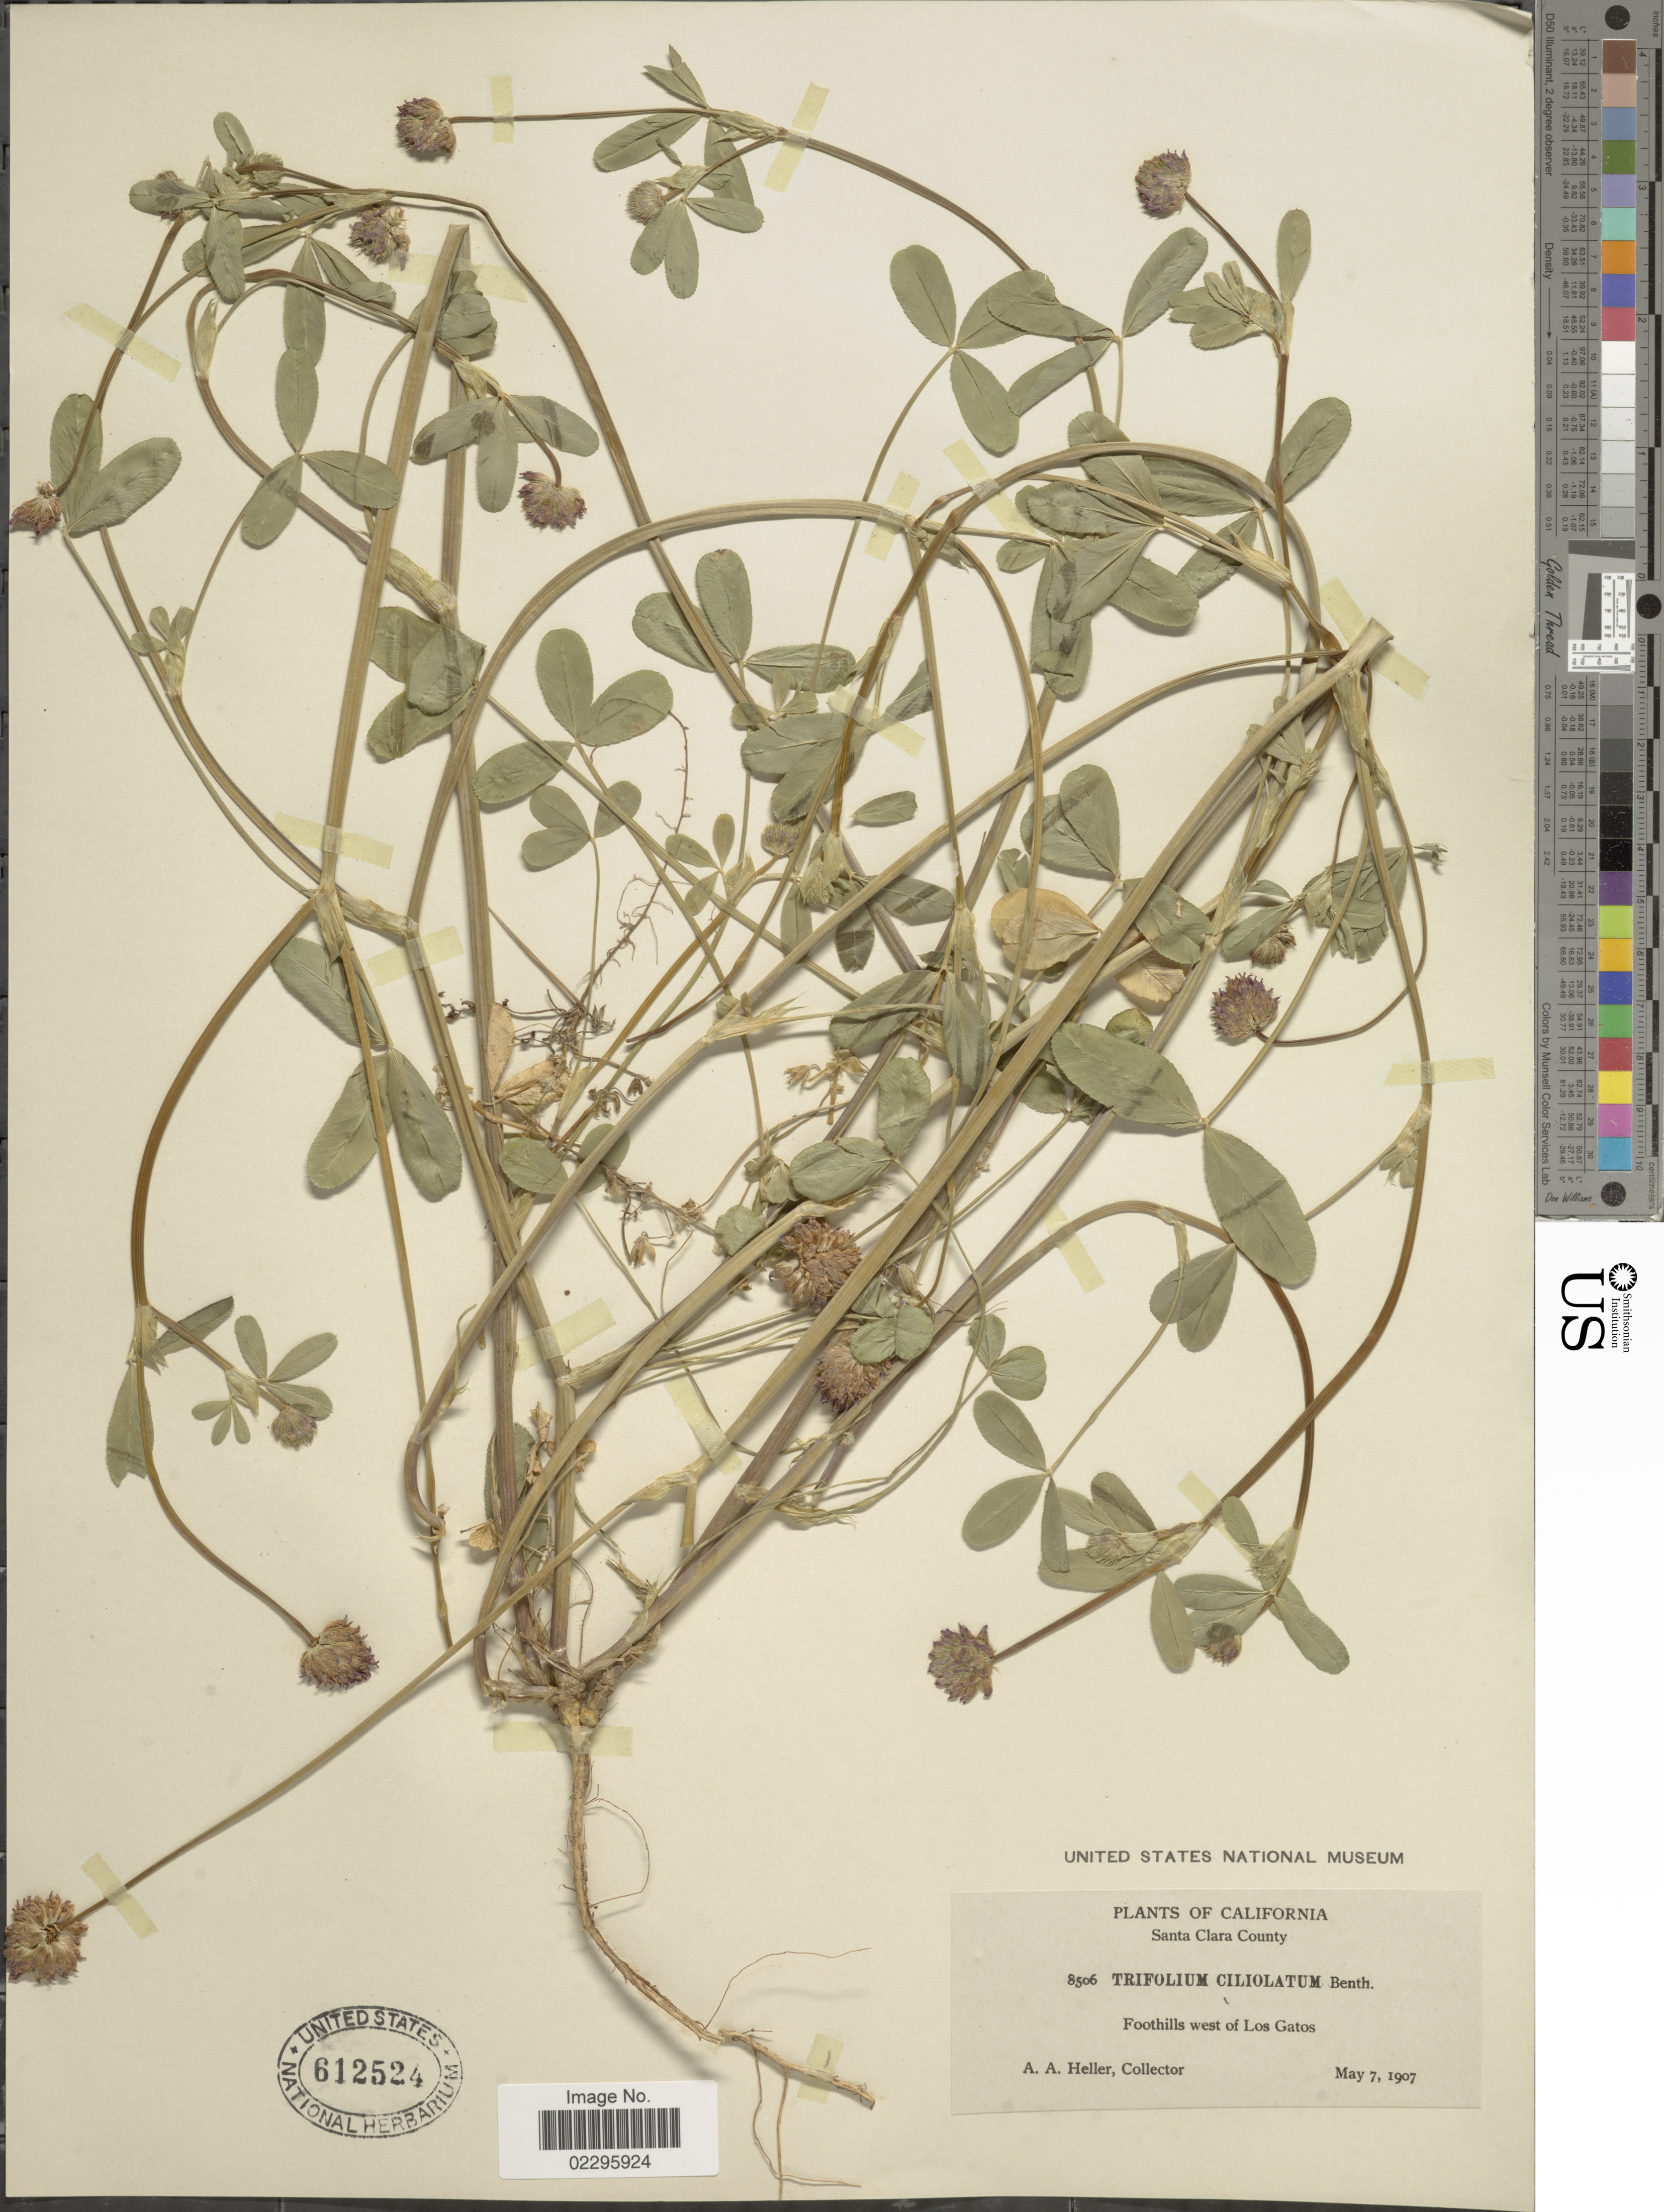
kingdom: Plantae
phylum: Tracheophyta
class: Magnoliopsida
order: Fabales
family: Fabaceae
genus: Trifolium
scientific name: Trifolium ciliolatum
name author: Benth.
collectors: A. A. Heller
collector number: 8506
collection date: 1907-05-07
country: United States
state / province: California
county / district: Santa Clara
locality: Santa Clara County, foothills west of Los Gatos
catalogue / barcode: US 612524